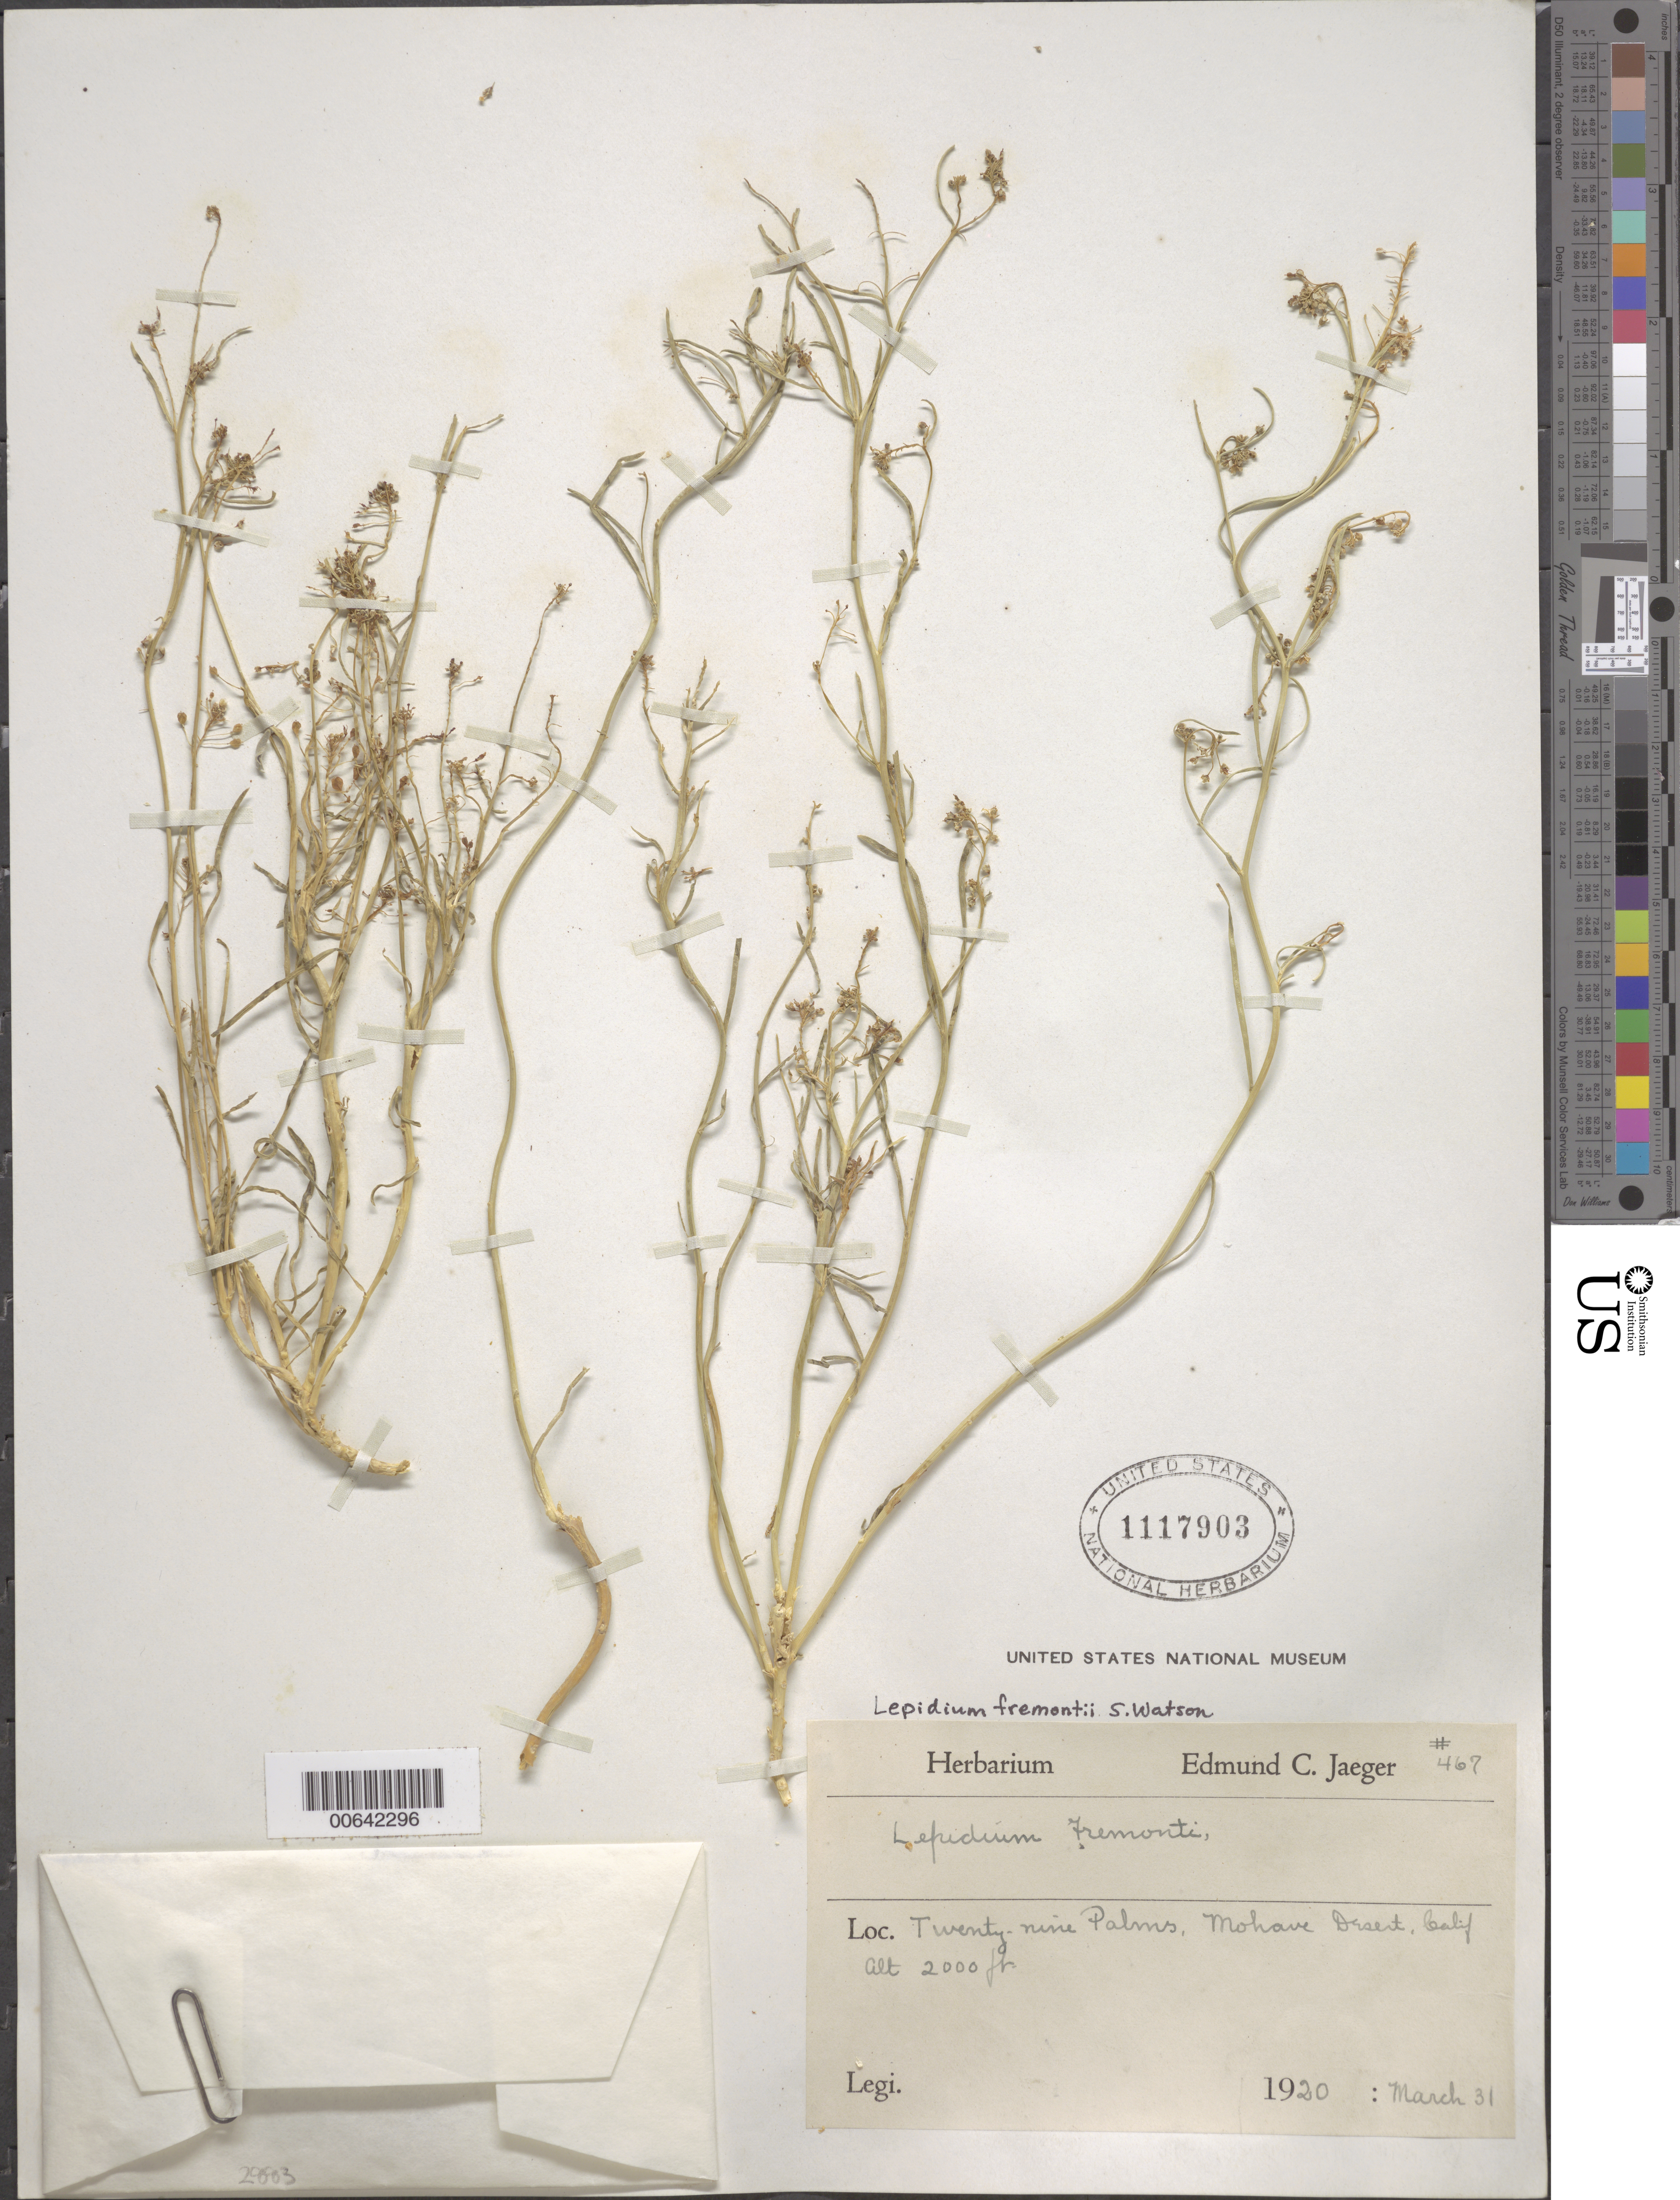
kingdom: Plantae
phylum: Tracheophyta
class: Magnoliopsida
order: Brassicales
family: Brassicaceae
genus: Lepidium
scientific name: Lepidium fremontii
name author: S. Watson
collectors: E. Jaeger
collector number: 467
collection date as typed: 31 Mar 1920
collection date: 1920-03-31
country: United States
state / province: California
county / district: Kern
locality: Twenty-nine Palms, Mohave Desert.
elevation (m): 610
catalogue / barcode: US 1117903